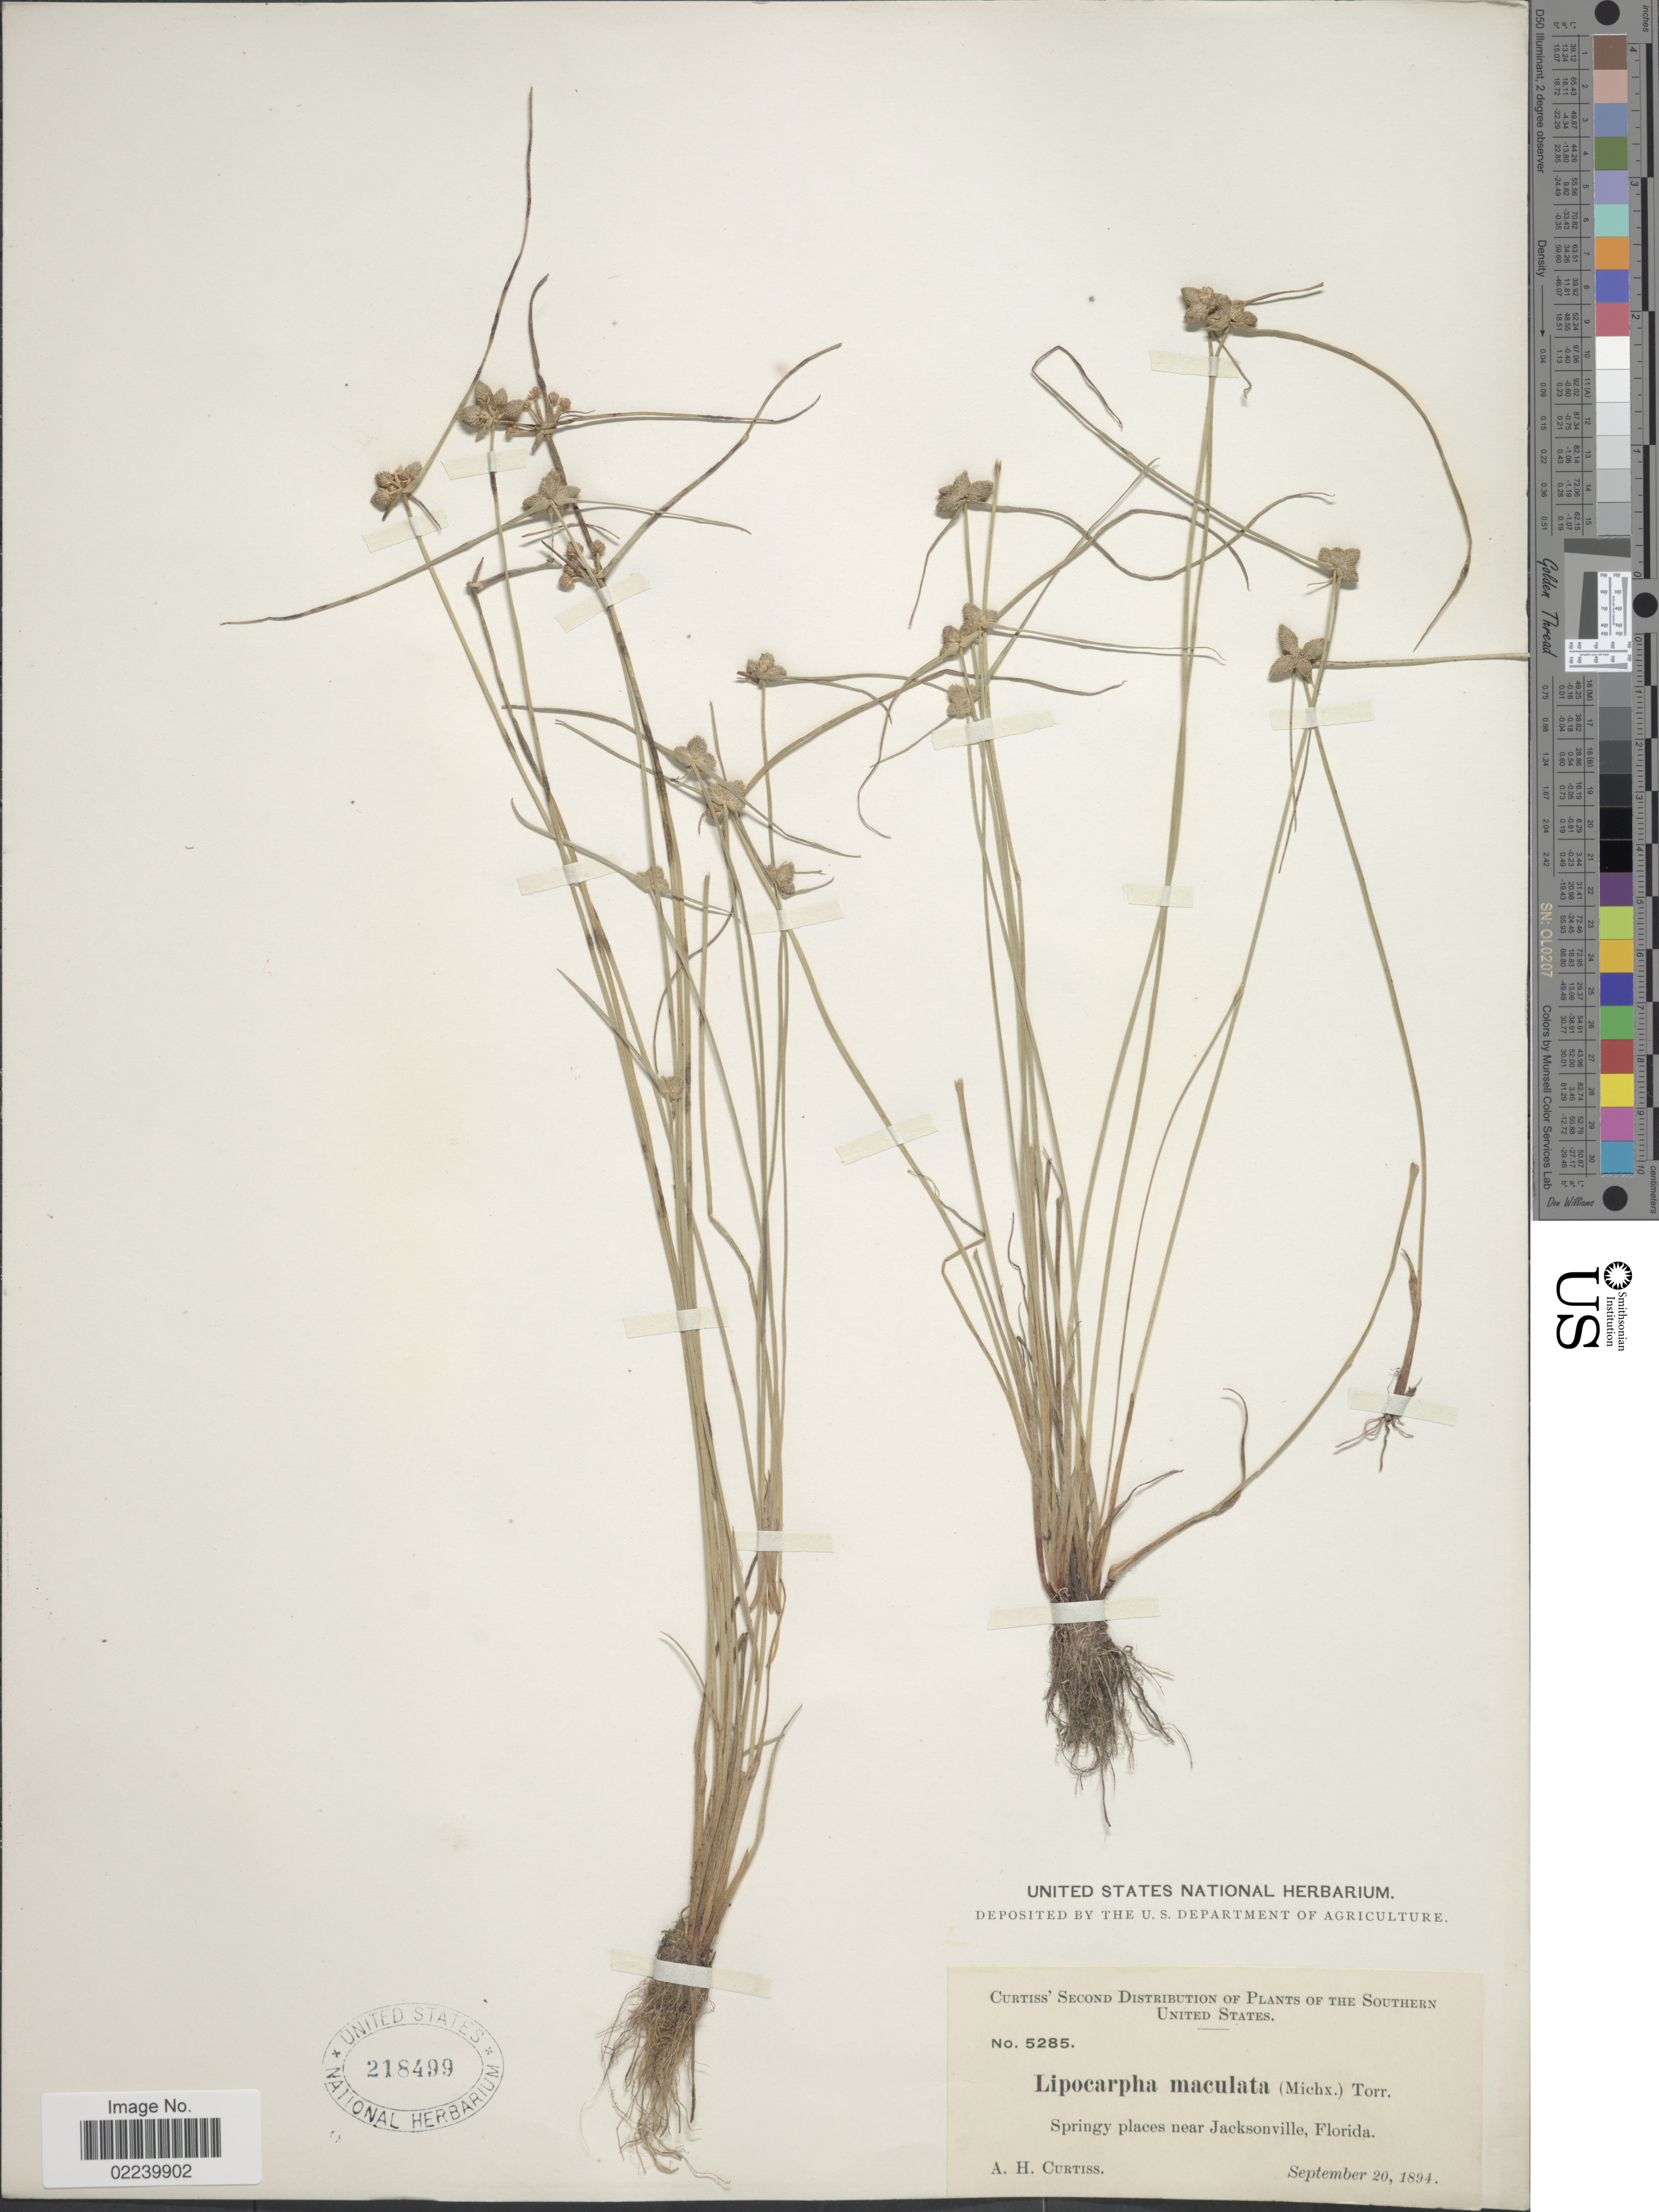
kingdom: Plantae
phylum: Tracheophyta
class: Liliopsida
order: Poales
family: Cyperaceae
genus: Cyperus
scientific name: Cyperus neotropicalis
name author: Alain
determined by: Strong, M. T., (US), Smithsonian Institution - National Museum of Natural History (UNITED STATES)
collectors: A. H. Curtiss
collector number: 5285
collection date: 1894-09-20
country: United States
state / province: Florida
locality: Southern United States, springy places near Jacksonville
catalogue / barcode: US 218499